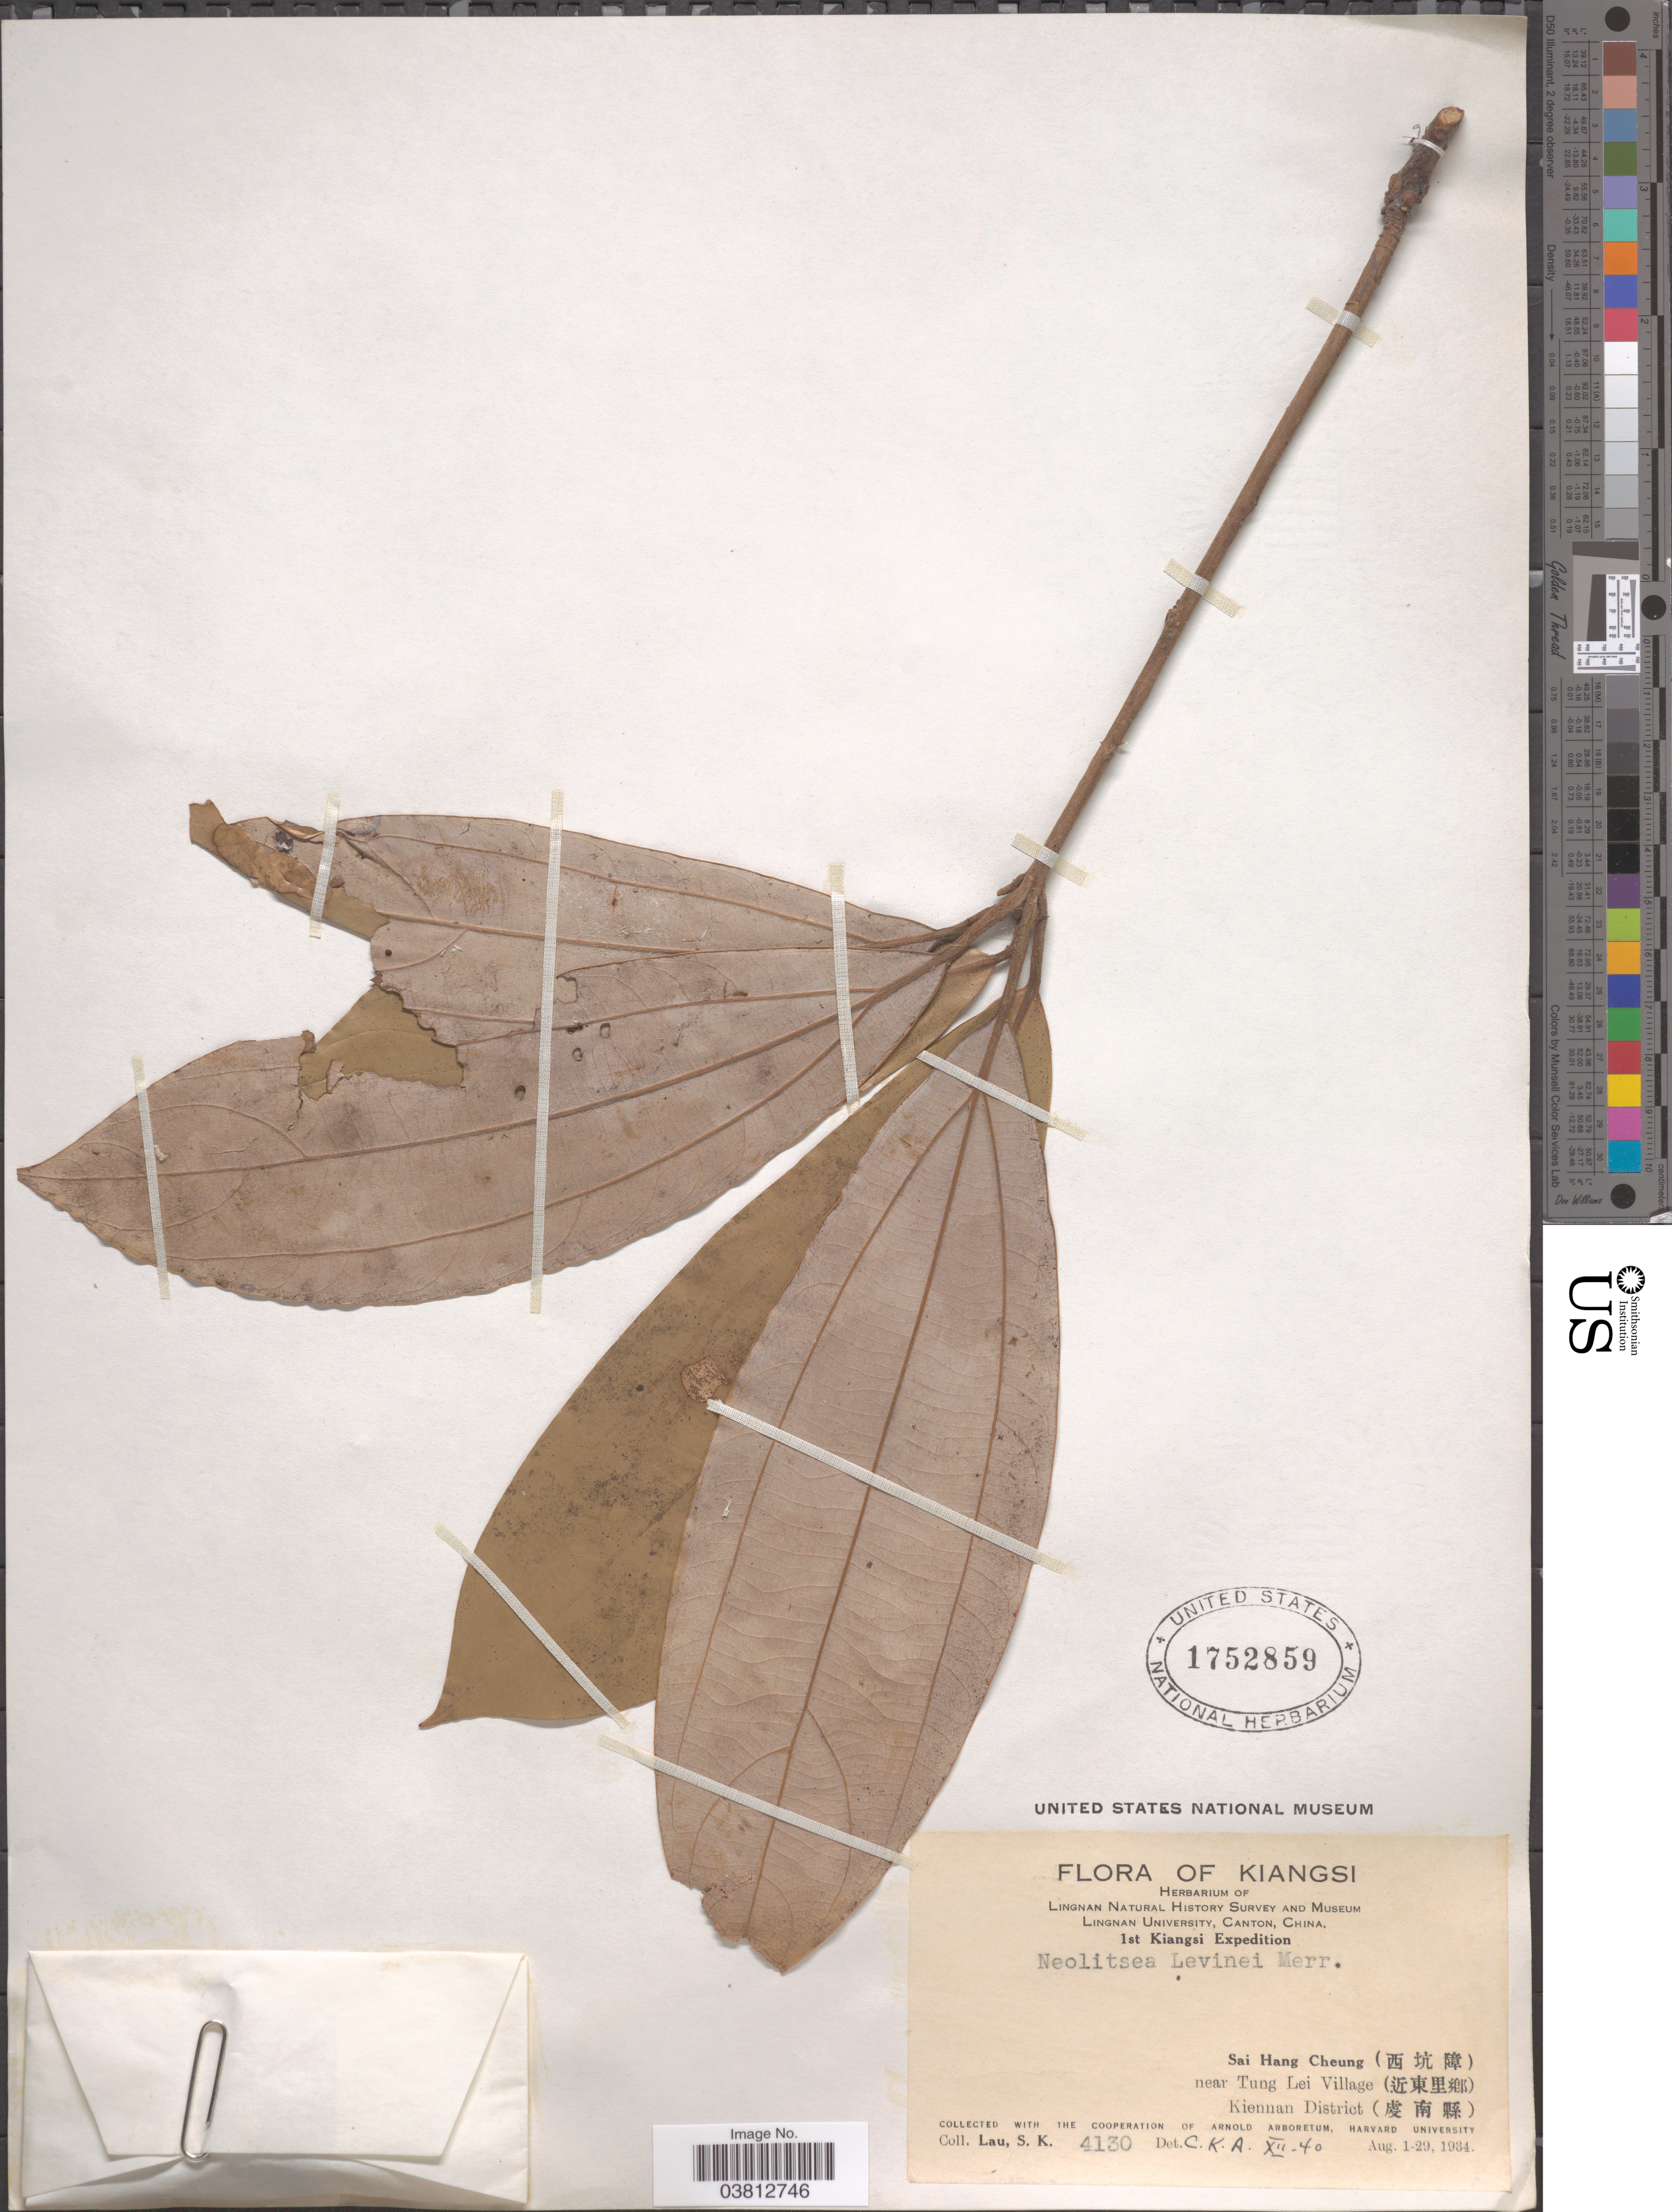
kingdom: Plantae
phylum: Tracheophyta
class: Magnoliopsida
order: Laurales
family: Lauraceae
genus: Neolitsea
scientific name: Neolitsea levinei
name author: Merr.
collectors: S. K. Lau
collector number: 4130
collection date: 1934-08-01/1934-08-29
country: China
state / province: Jiangxi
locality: Kiangsi. Sai Hang Cheung (X) near Tung Lei Village (X) Kiennan District (X).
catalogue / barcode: US 1752859